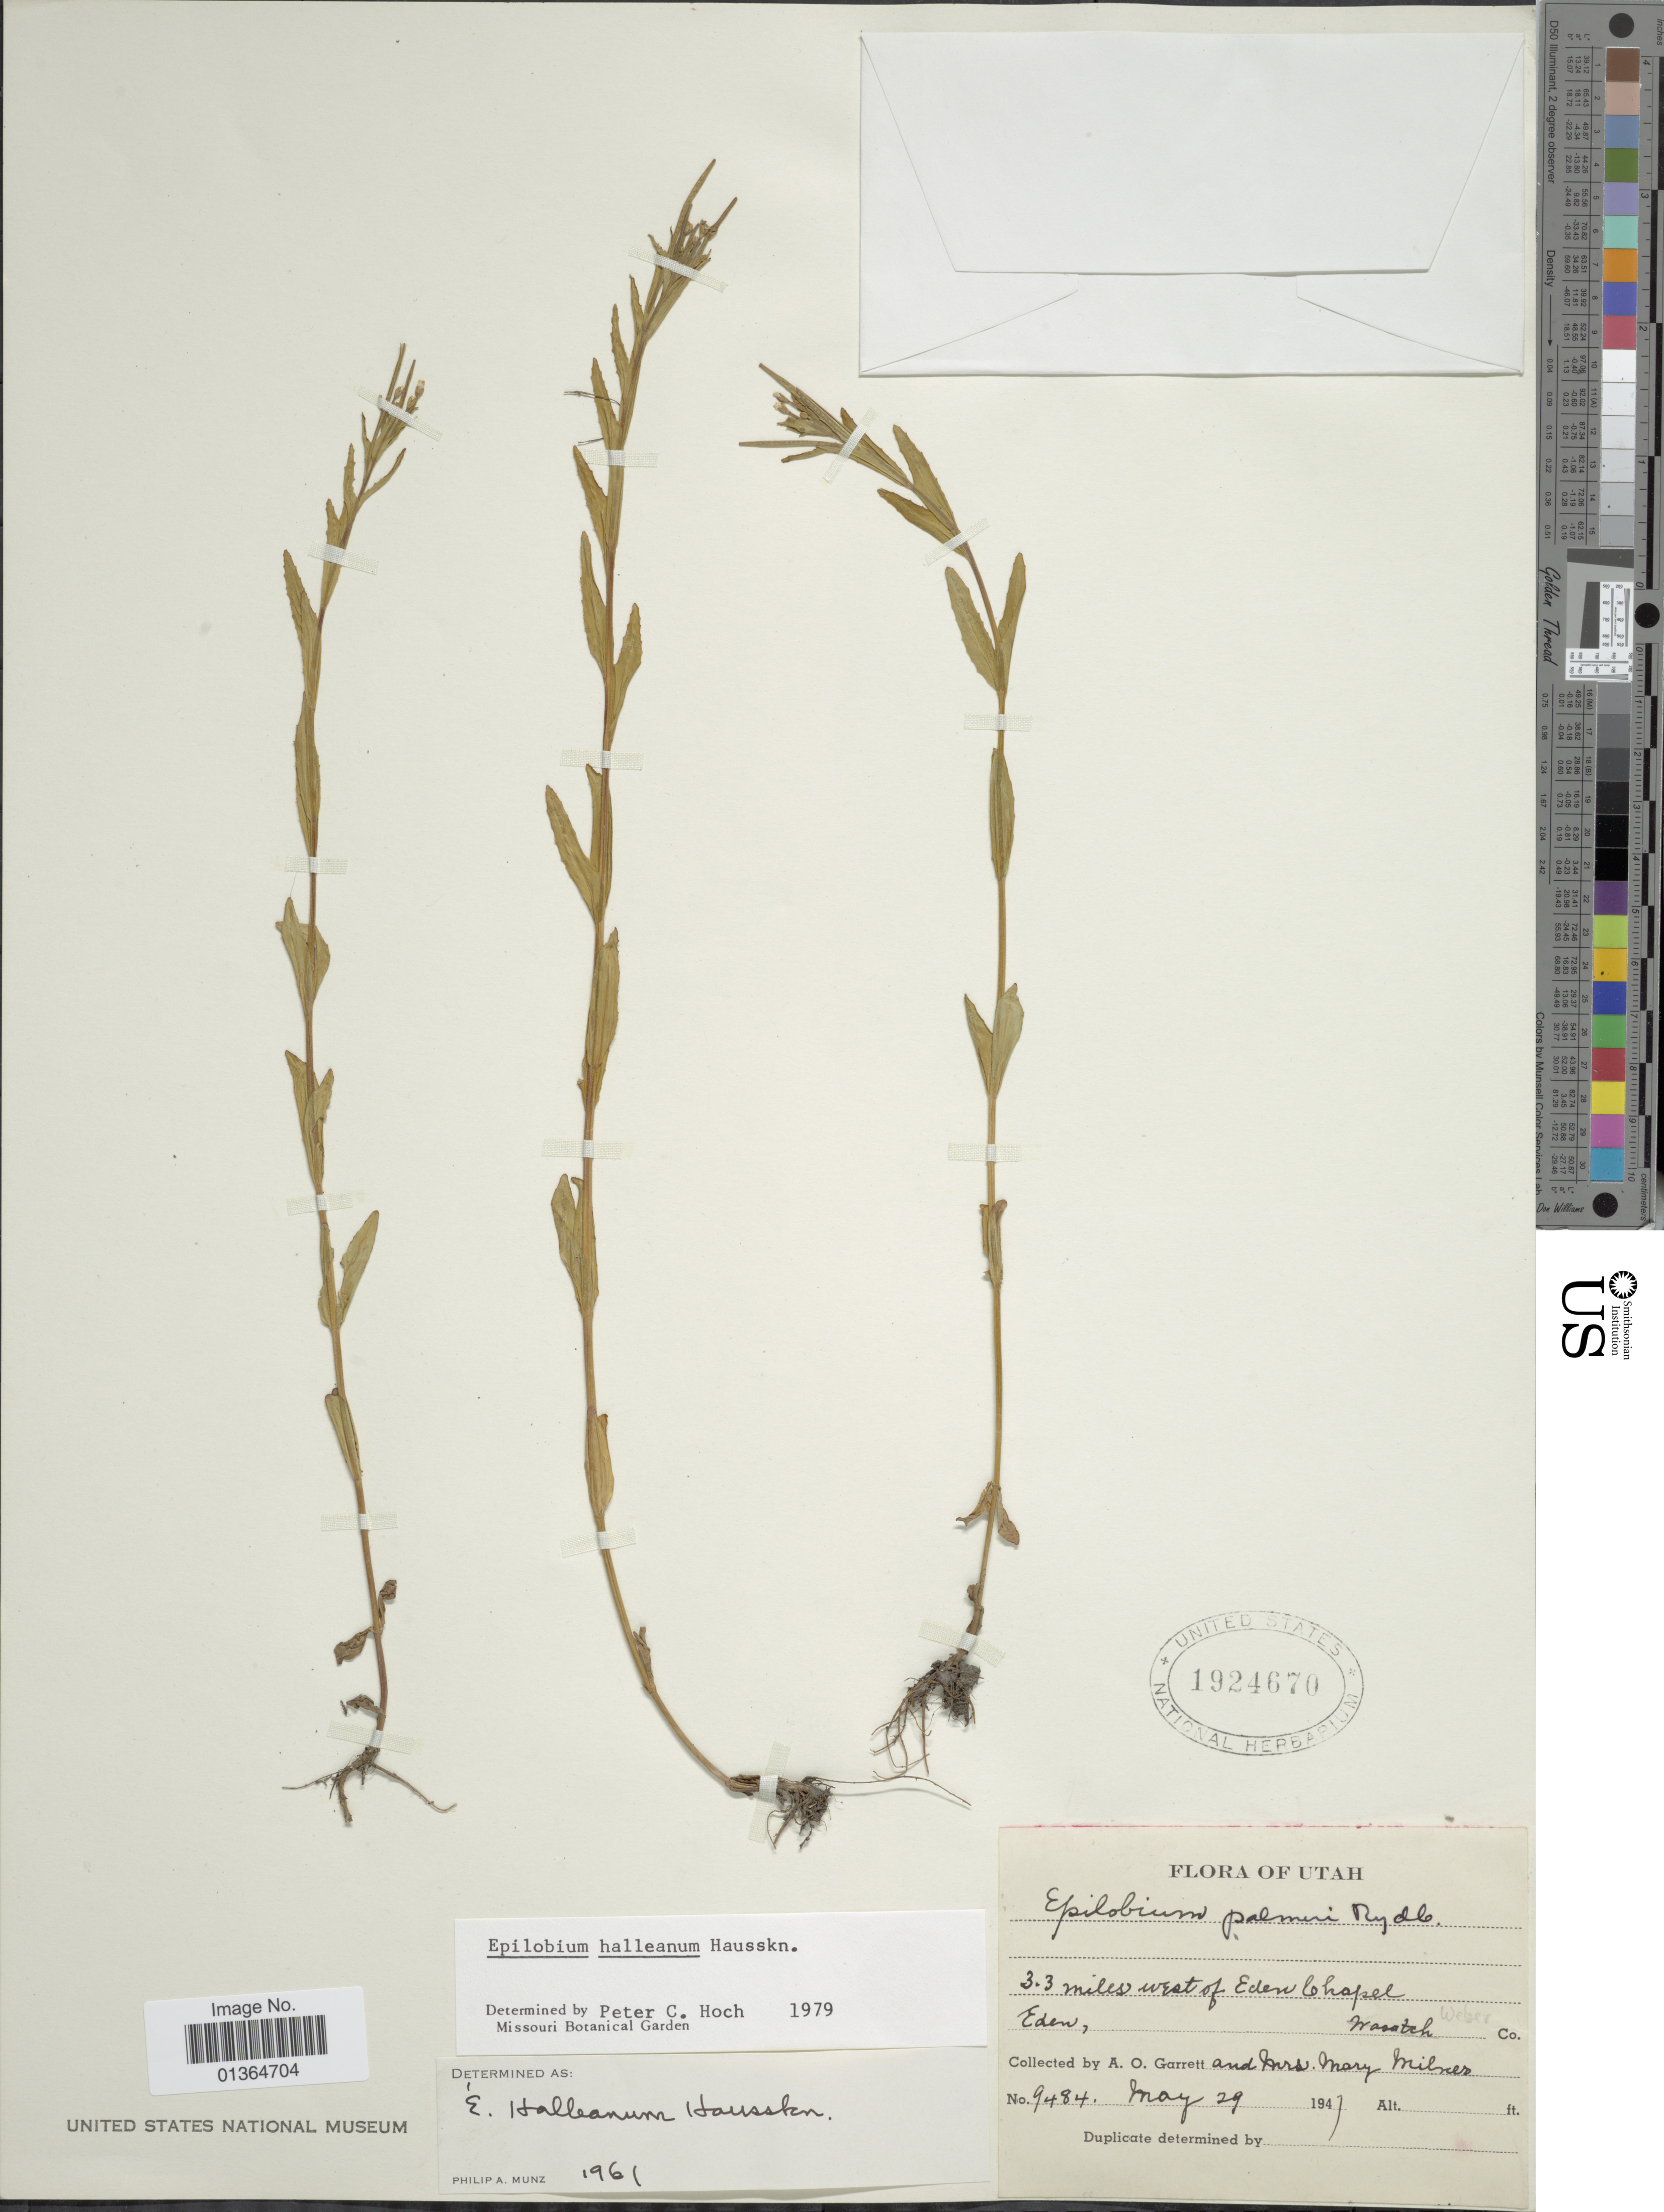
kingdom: Plantae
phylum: Tracheophyta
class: Magnoliopsida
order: Myrtales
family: Onagraceae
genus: Epilobium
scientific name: Epilobium hallianum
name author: Hausskn.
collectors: A. O. Garrett & M. Milnes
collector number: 9484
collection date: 1947-05-29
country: United States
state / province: Utah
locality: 3.3 miles west of Eden Chapel, Weber Co.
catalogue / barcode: US 1924670